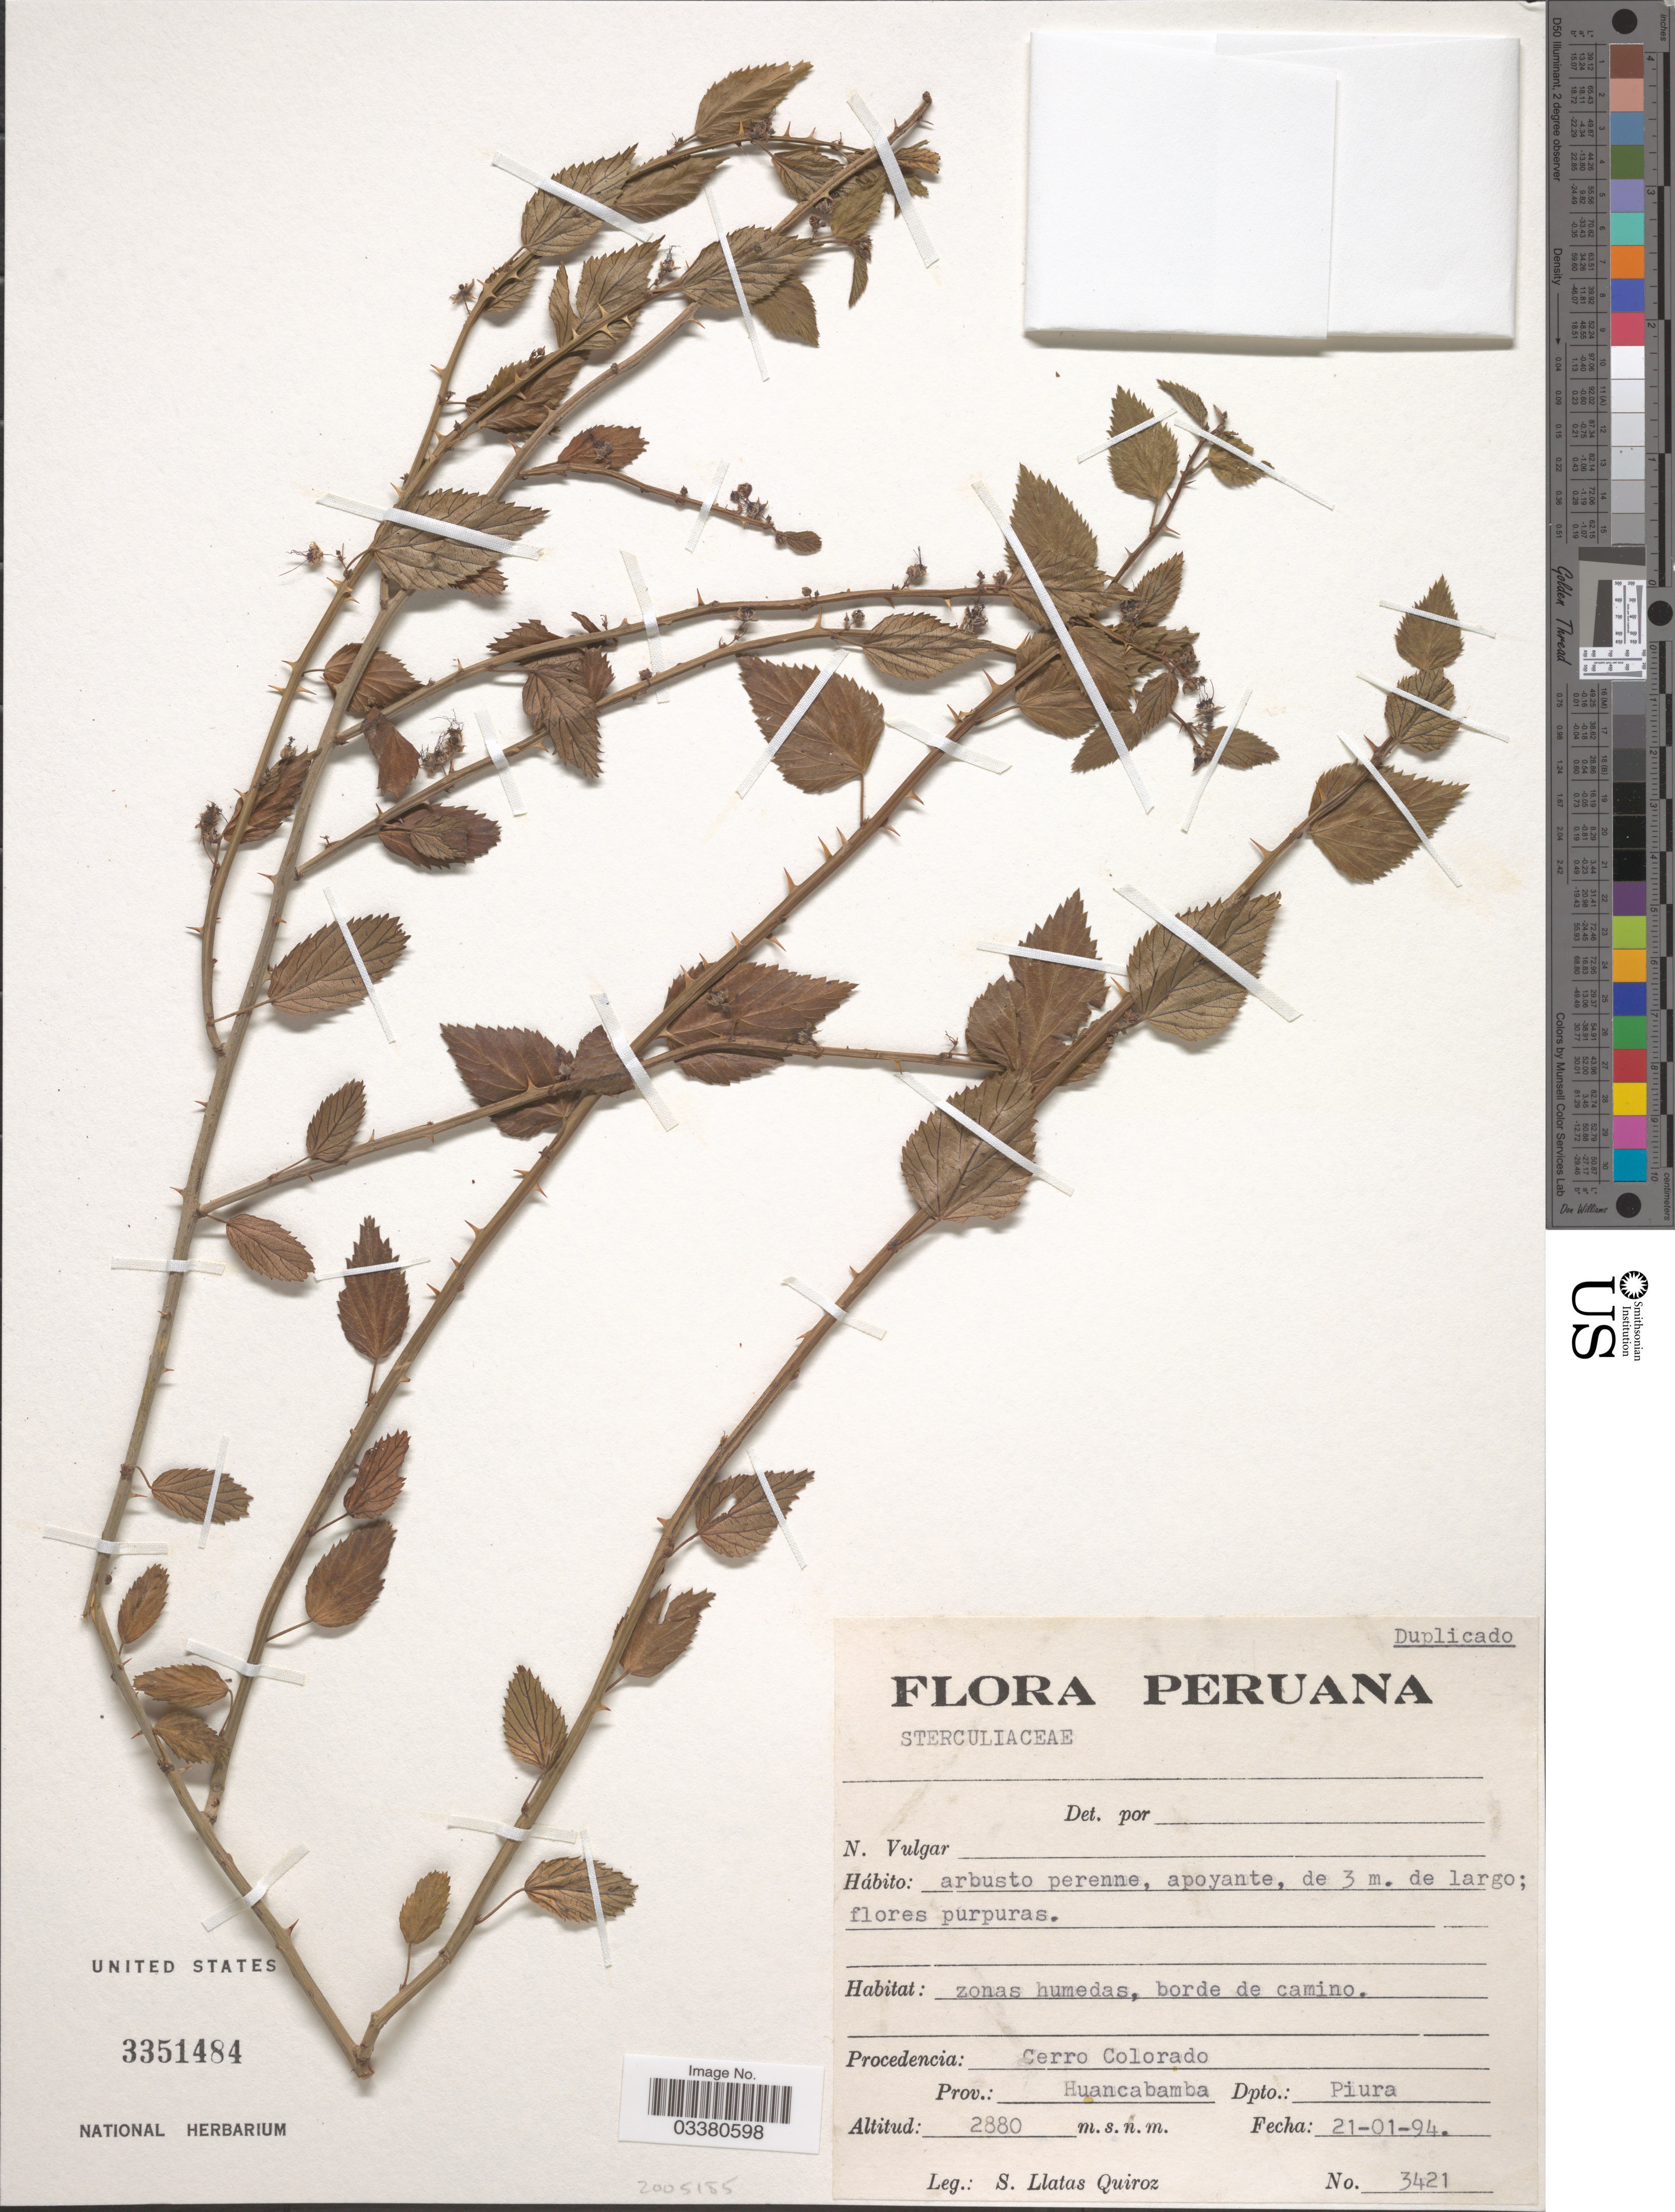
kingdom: Plantae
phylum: Tracheophyta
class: Magnoliopsida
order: Malvales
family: Malvaceae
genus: Byttneria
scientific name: Byttneria sp.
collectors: S. Llatas Quiroz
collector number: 3421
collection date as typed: Transcribed d/m/y: 21/1/94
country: Peru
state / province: Piura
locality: Cerro Colorado. Prov.: Huancabamba Dpto.: Piura.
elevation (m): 2880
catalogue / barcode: US 3351484